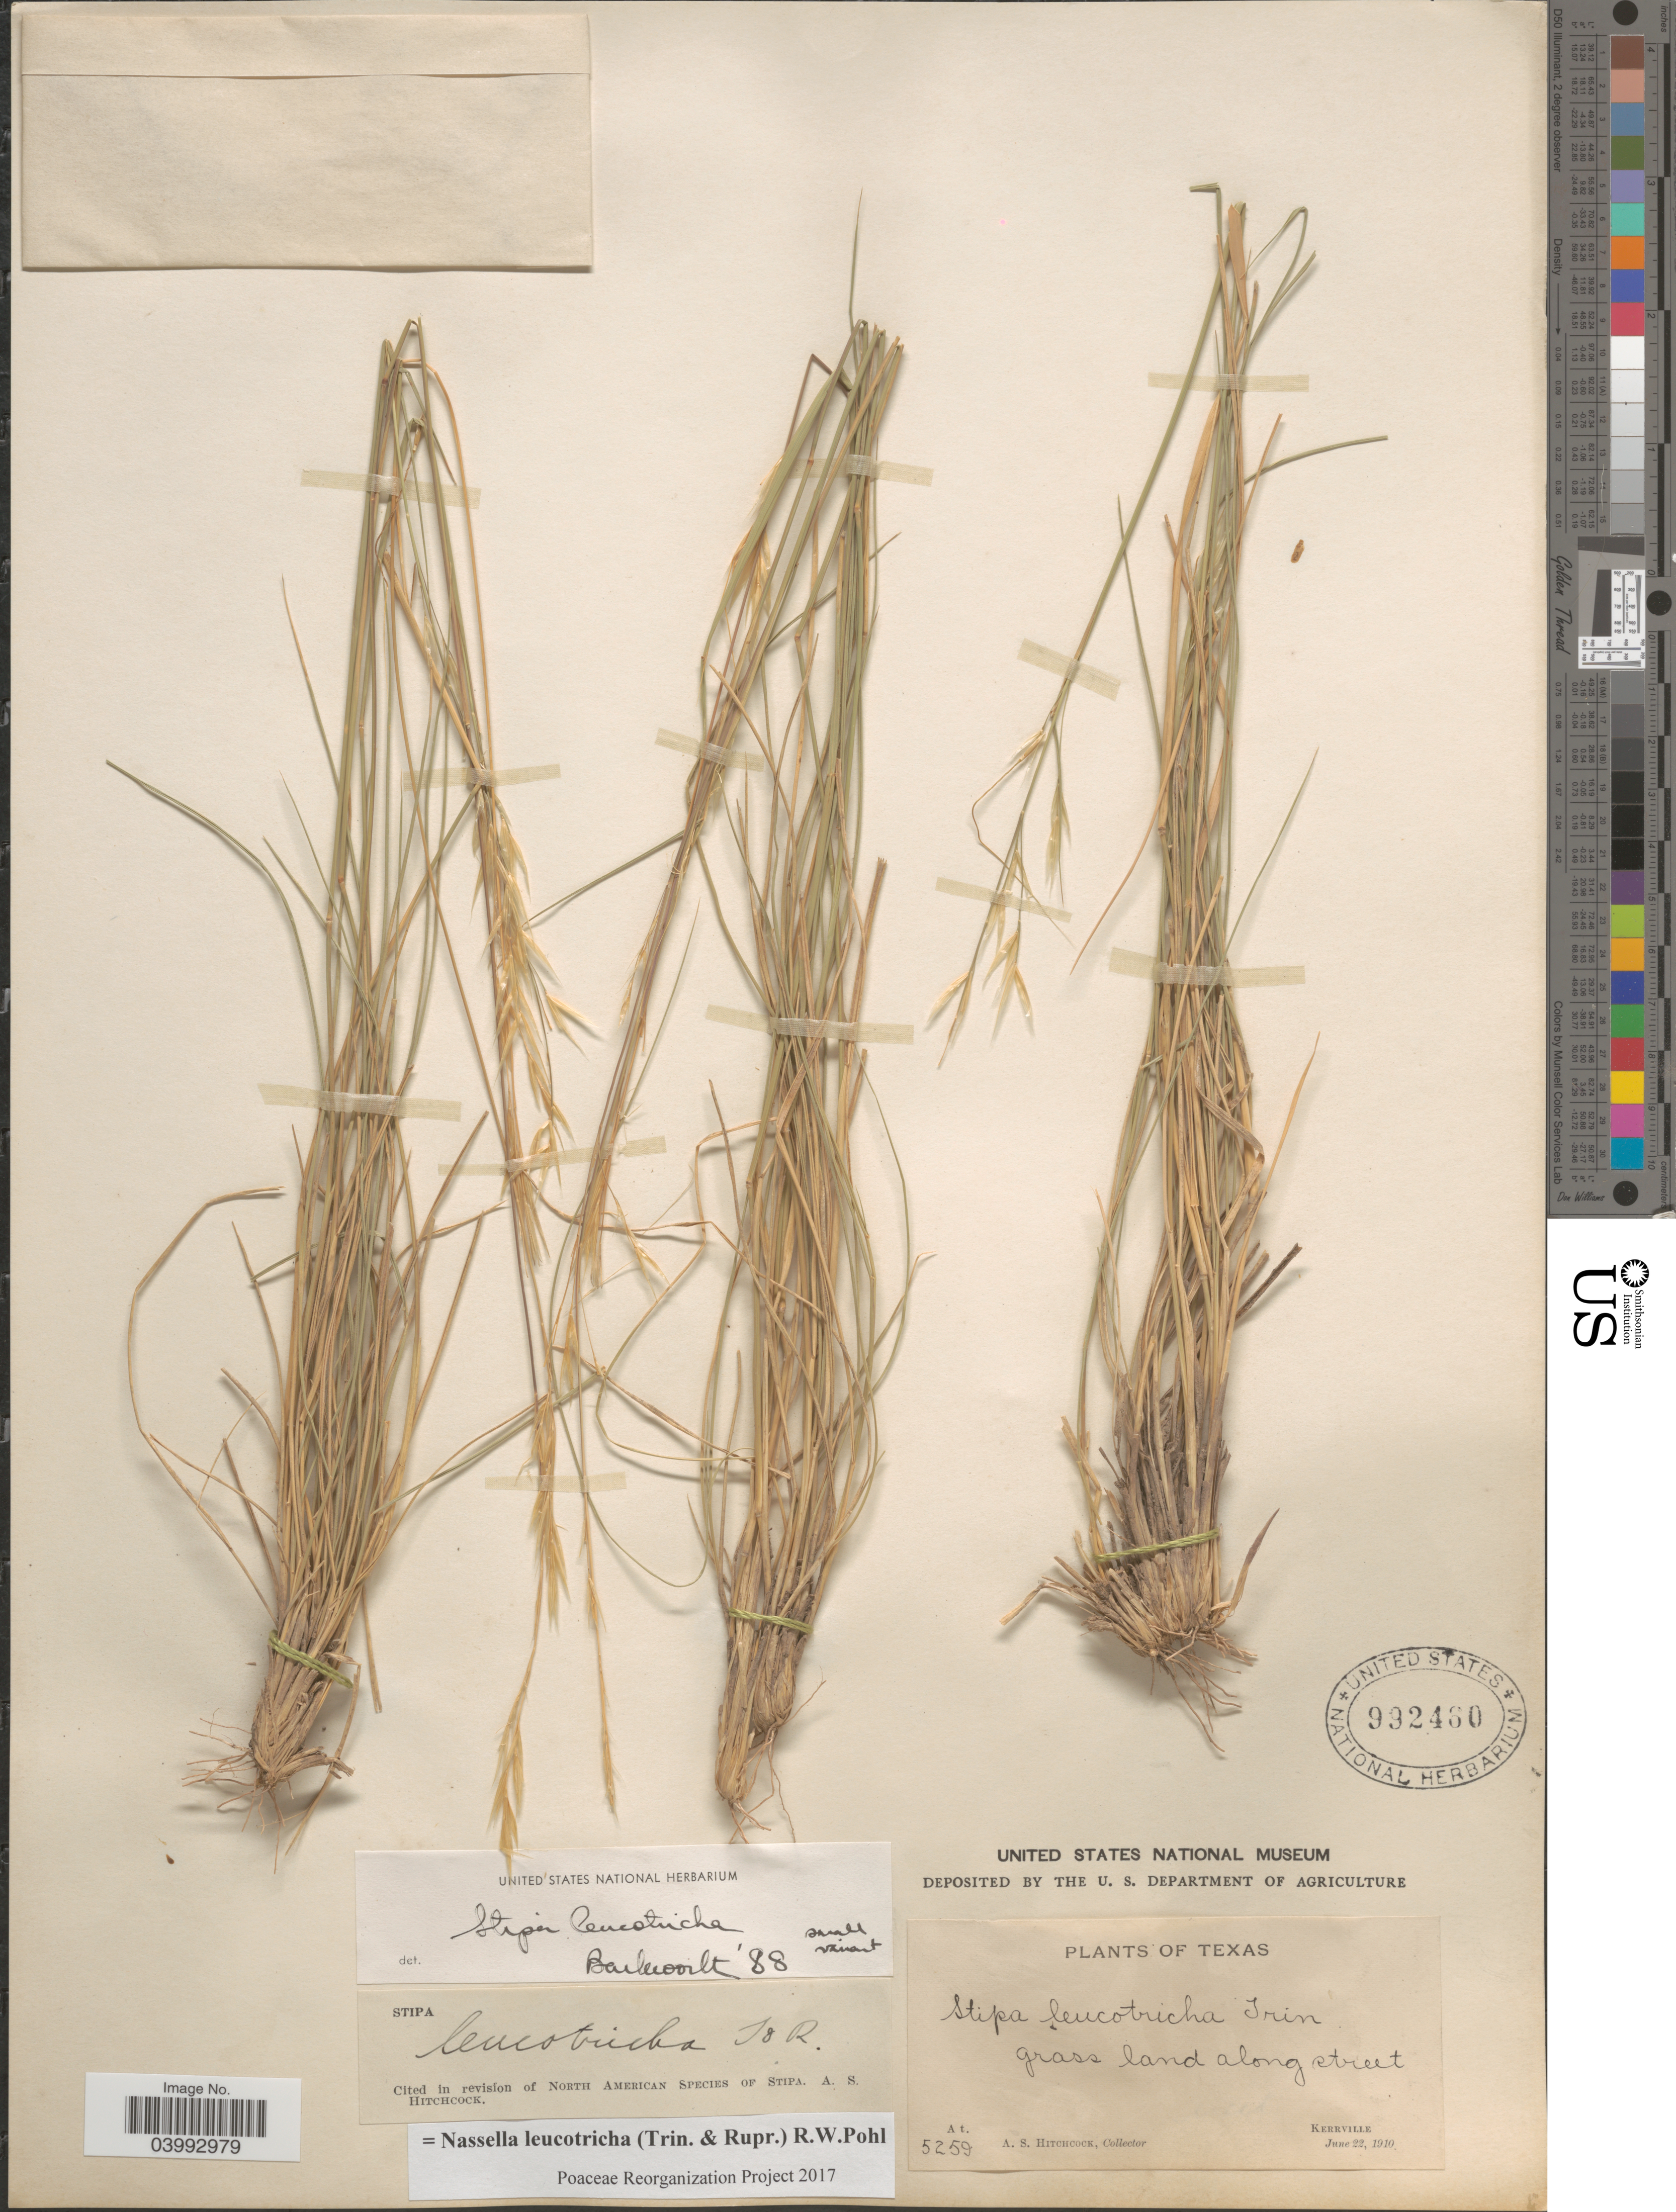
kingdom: Plantae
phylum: Tracheophyta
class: Liliopsida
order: Poales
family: Poaceae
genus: Nassella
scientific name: Nassella leucotricha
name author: (Trin. & Rupr.) R.W. Pohl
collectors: A. S. Hitchcock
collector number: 5259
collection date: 1910-06-22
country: United States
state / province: Texas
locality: Kerrville.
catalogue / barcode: US 992460